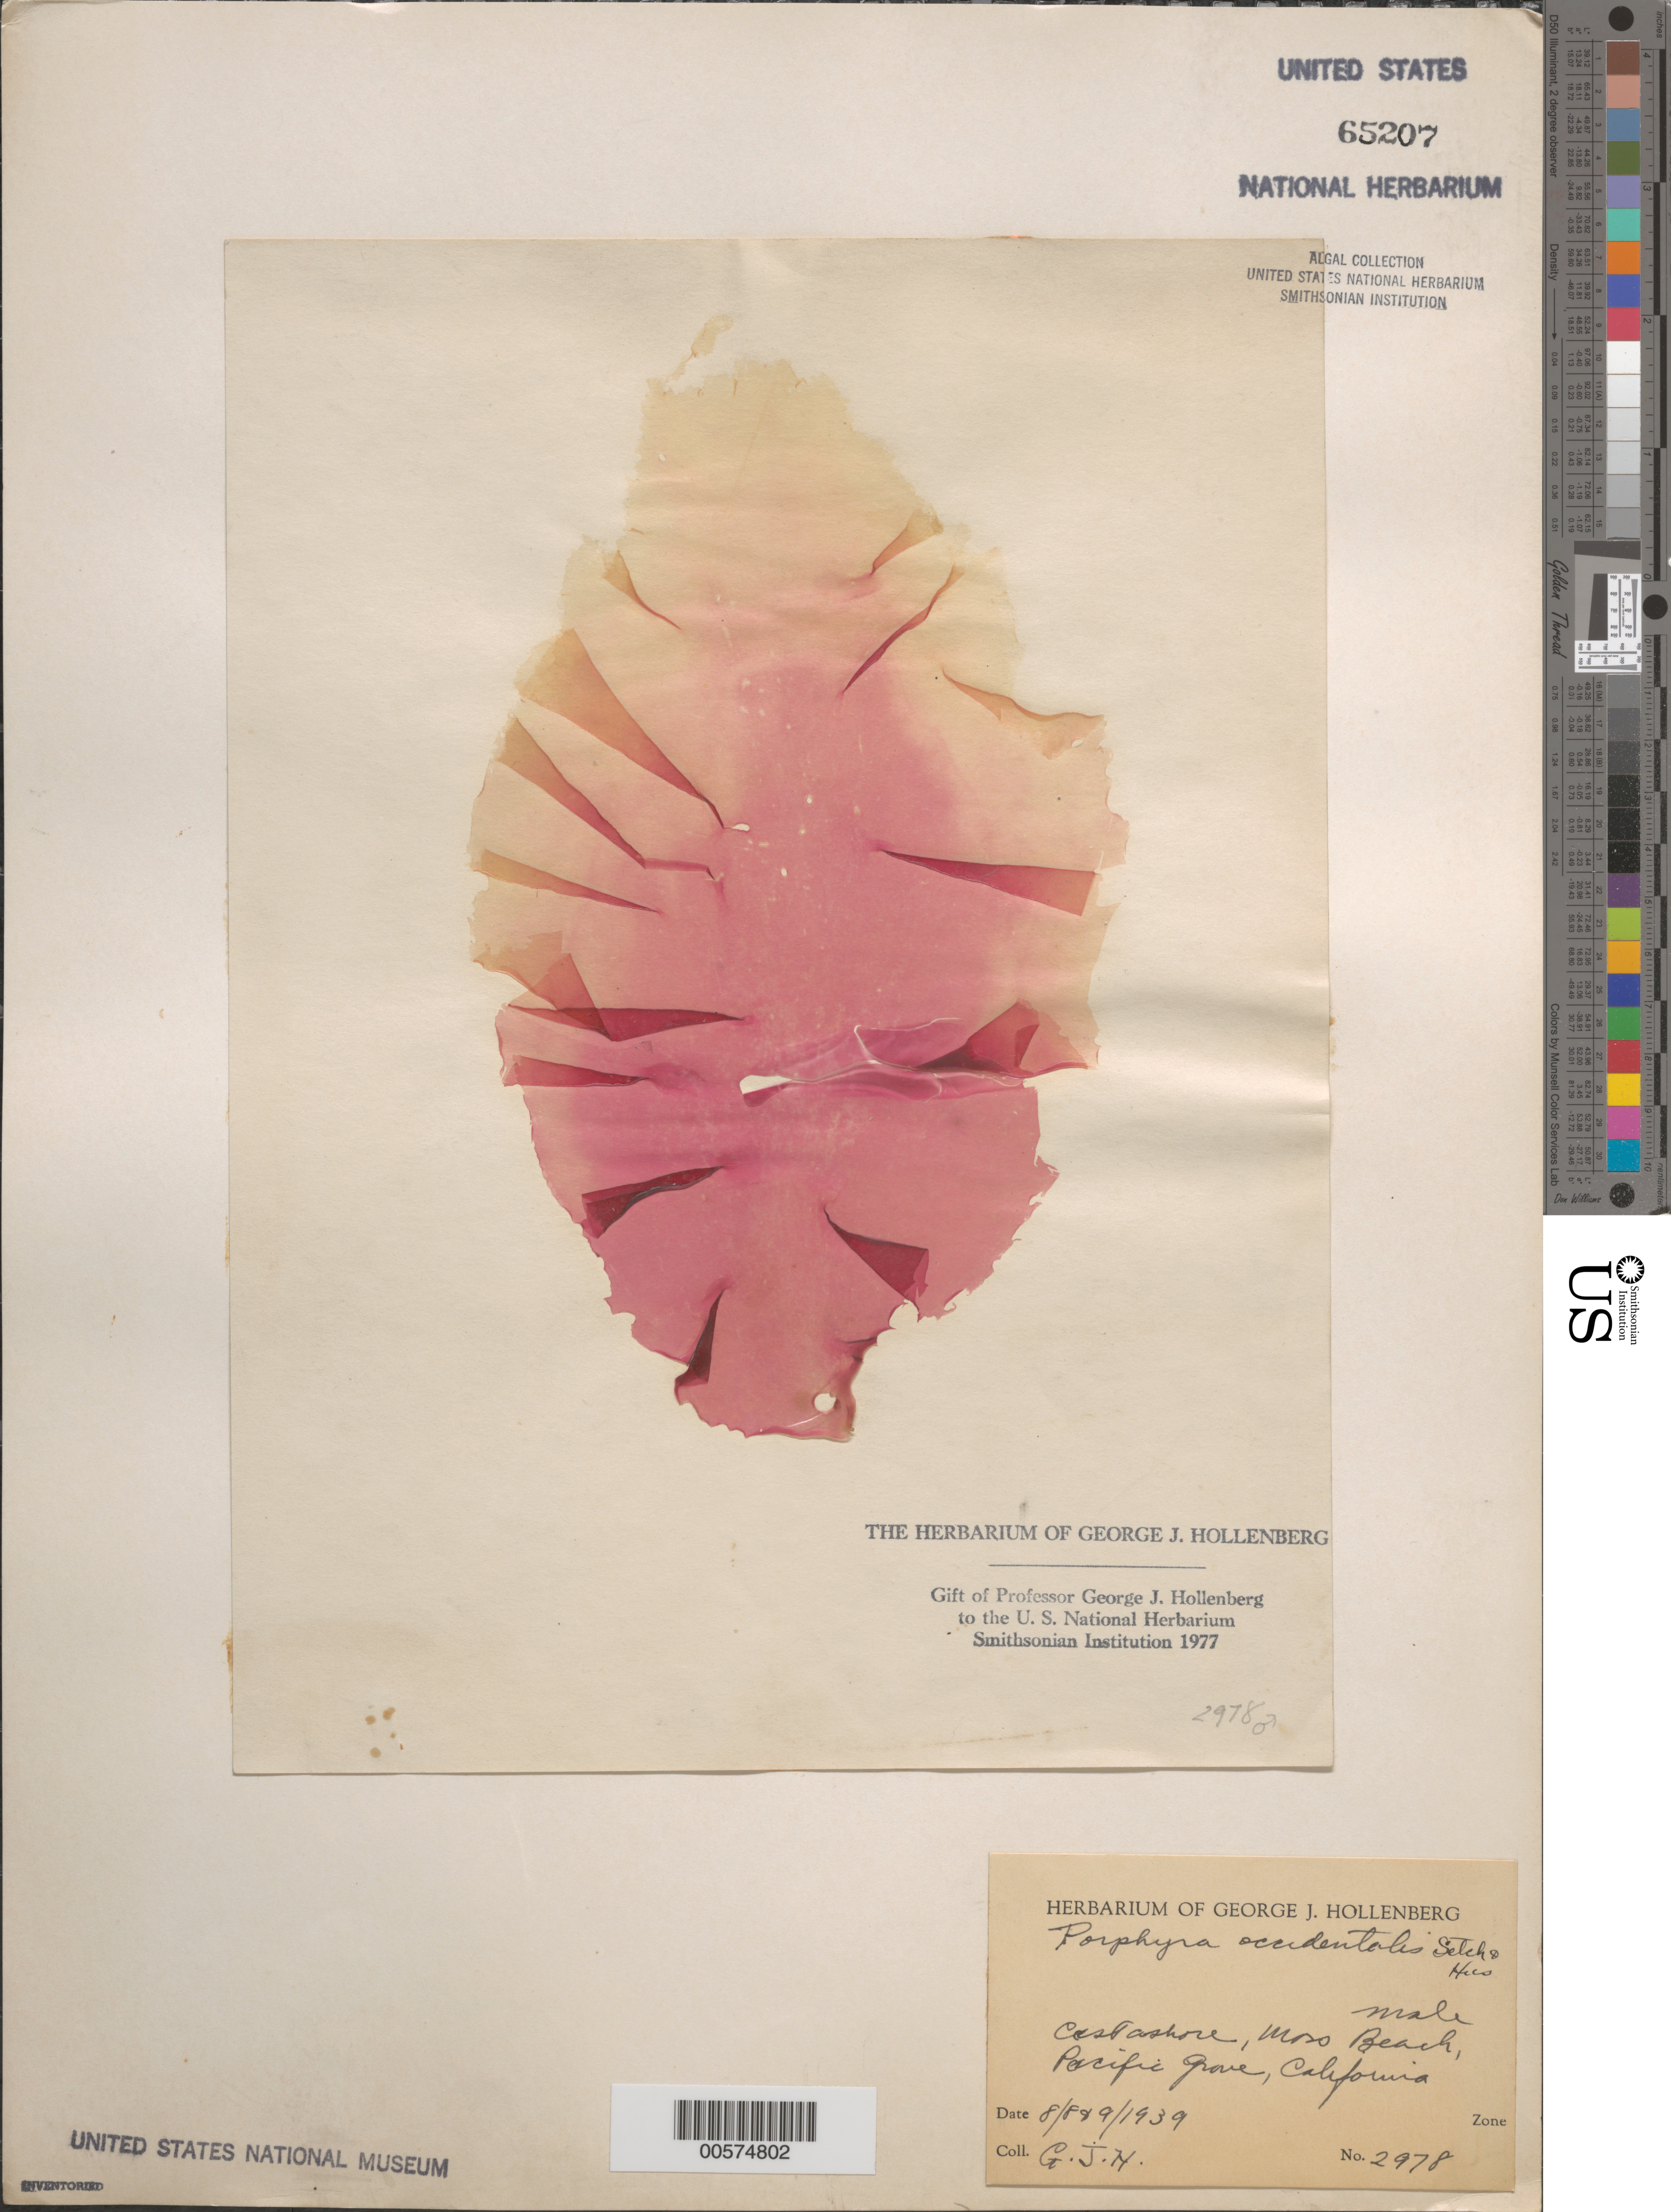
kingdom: Plantae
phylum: Rhodophyta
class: Bangiophyceae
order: Bangiales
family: Bangiaceae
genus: Porphyra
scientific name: Porphyra occidentalis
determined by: Hollenberg, George J.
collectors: G. Hollenberg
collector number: GJH 2978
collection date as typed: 08 Aug 1939 AND 09 Aug 1939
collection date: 1939-08-08,1939-08-09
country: United States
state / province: California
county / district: Monterey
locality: Moss Beach, Pacific Grove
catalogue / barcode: US 65207